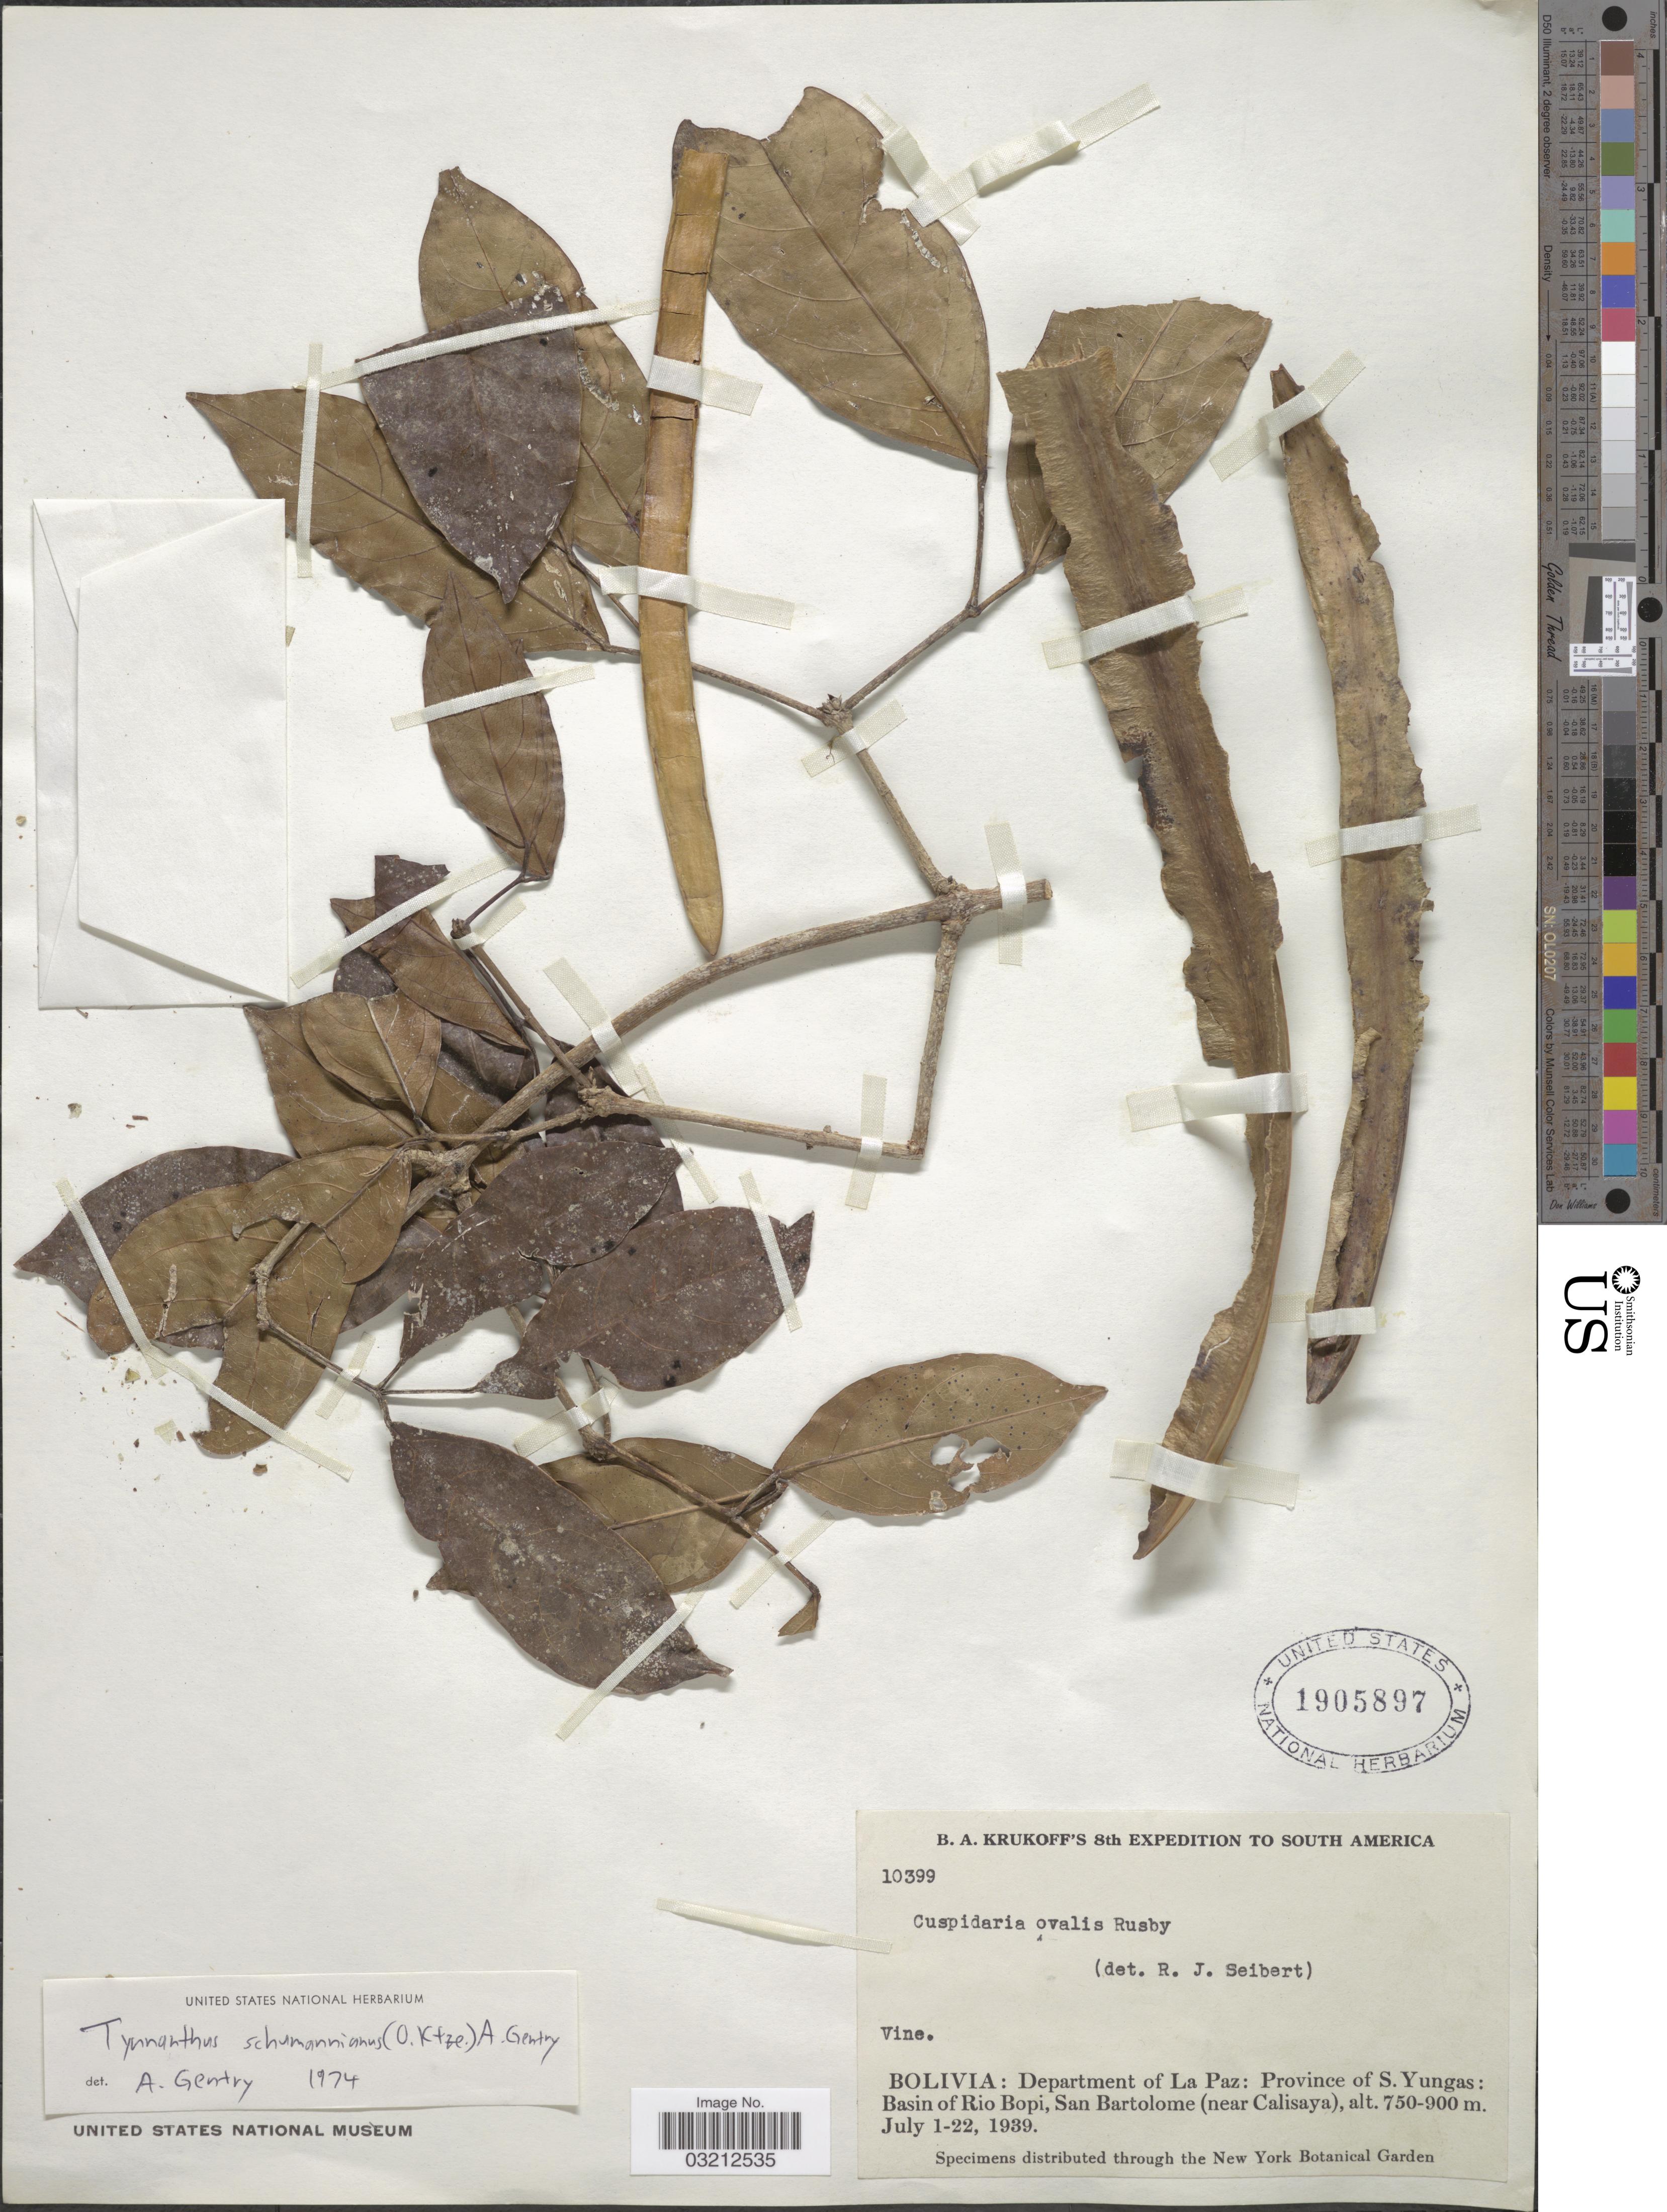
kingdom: Plantae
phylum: Tracheophyta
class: Magnoliopsida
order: Lamiales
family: Bignoniaceae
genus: Tynanthus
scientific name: Tynanthus schumannianus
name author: (Kuntze) A.H. Gentry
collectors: B. A. Krukoff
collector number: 10399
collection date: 1939-07-01/1939-07-22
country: Bolivia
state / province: La Paz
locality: Department of La Paz: Province of S.Yungas: Basin of Rio Bopi, San Bartolome (near Calisaya).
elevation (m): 750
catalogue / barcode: US 1905897